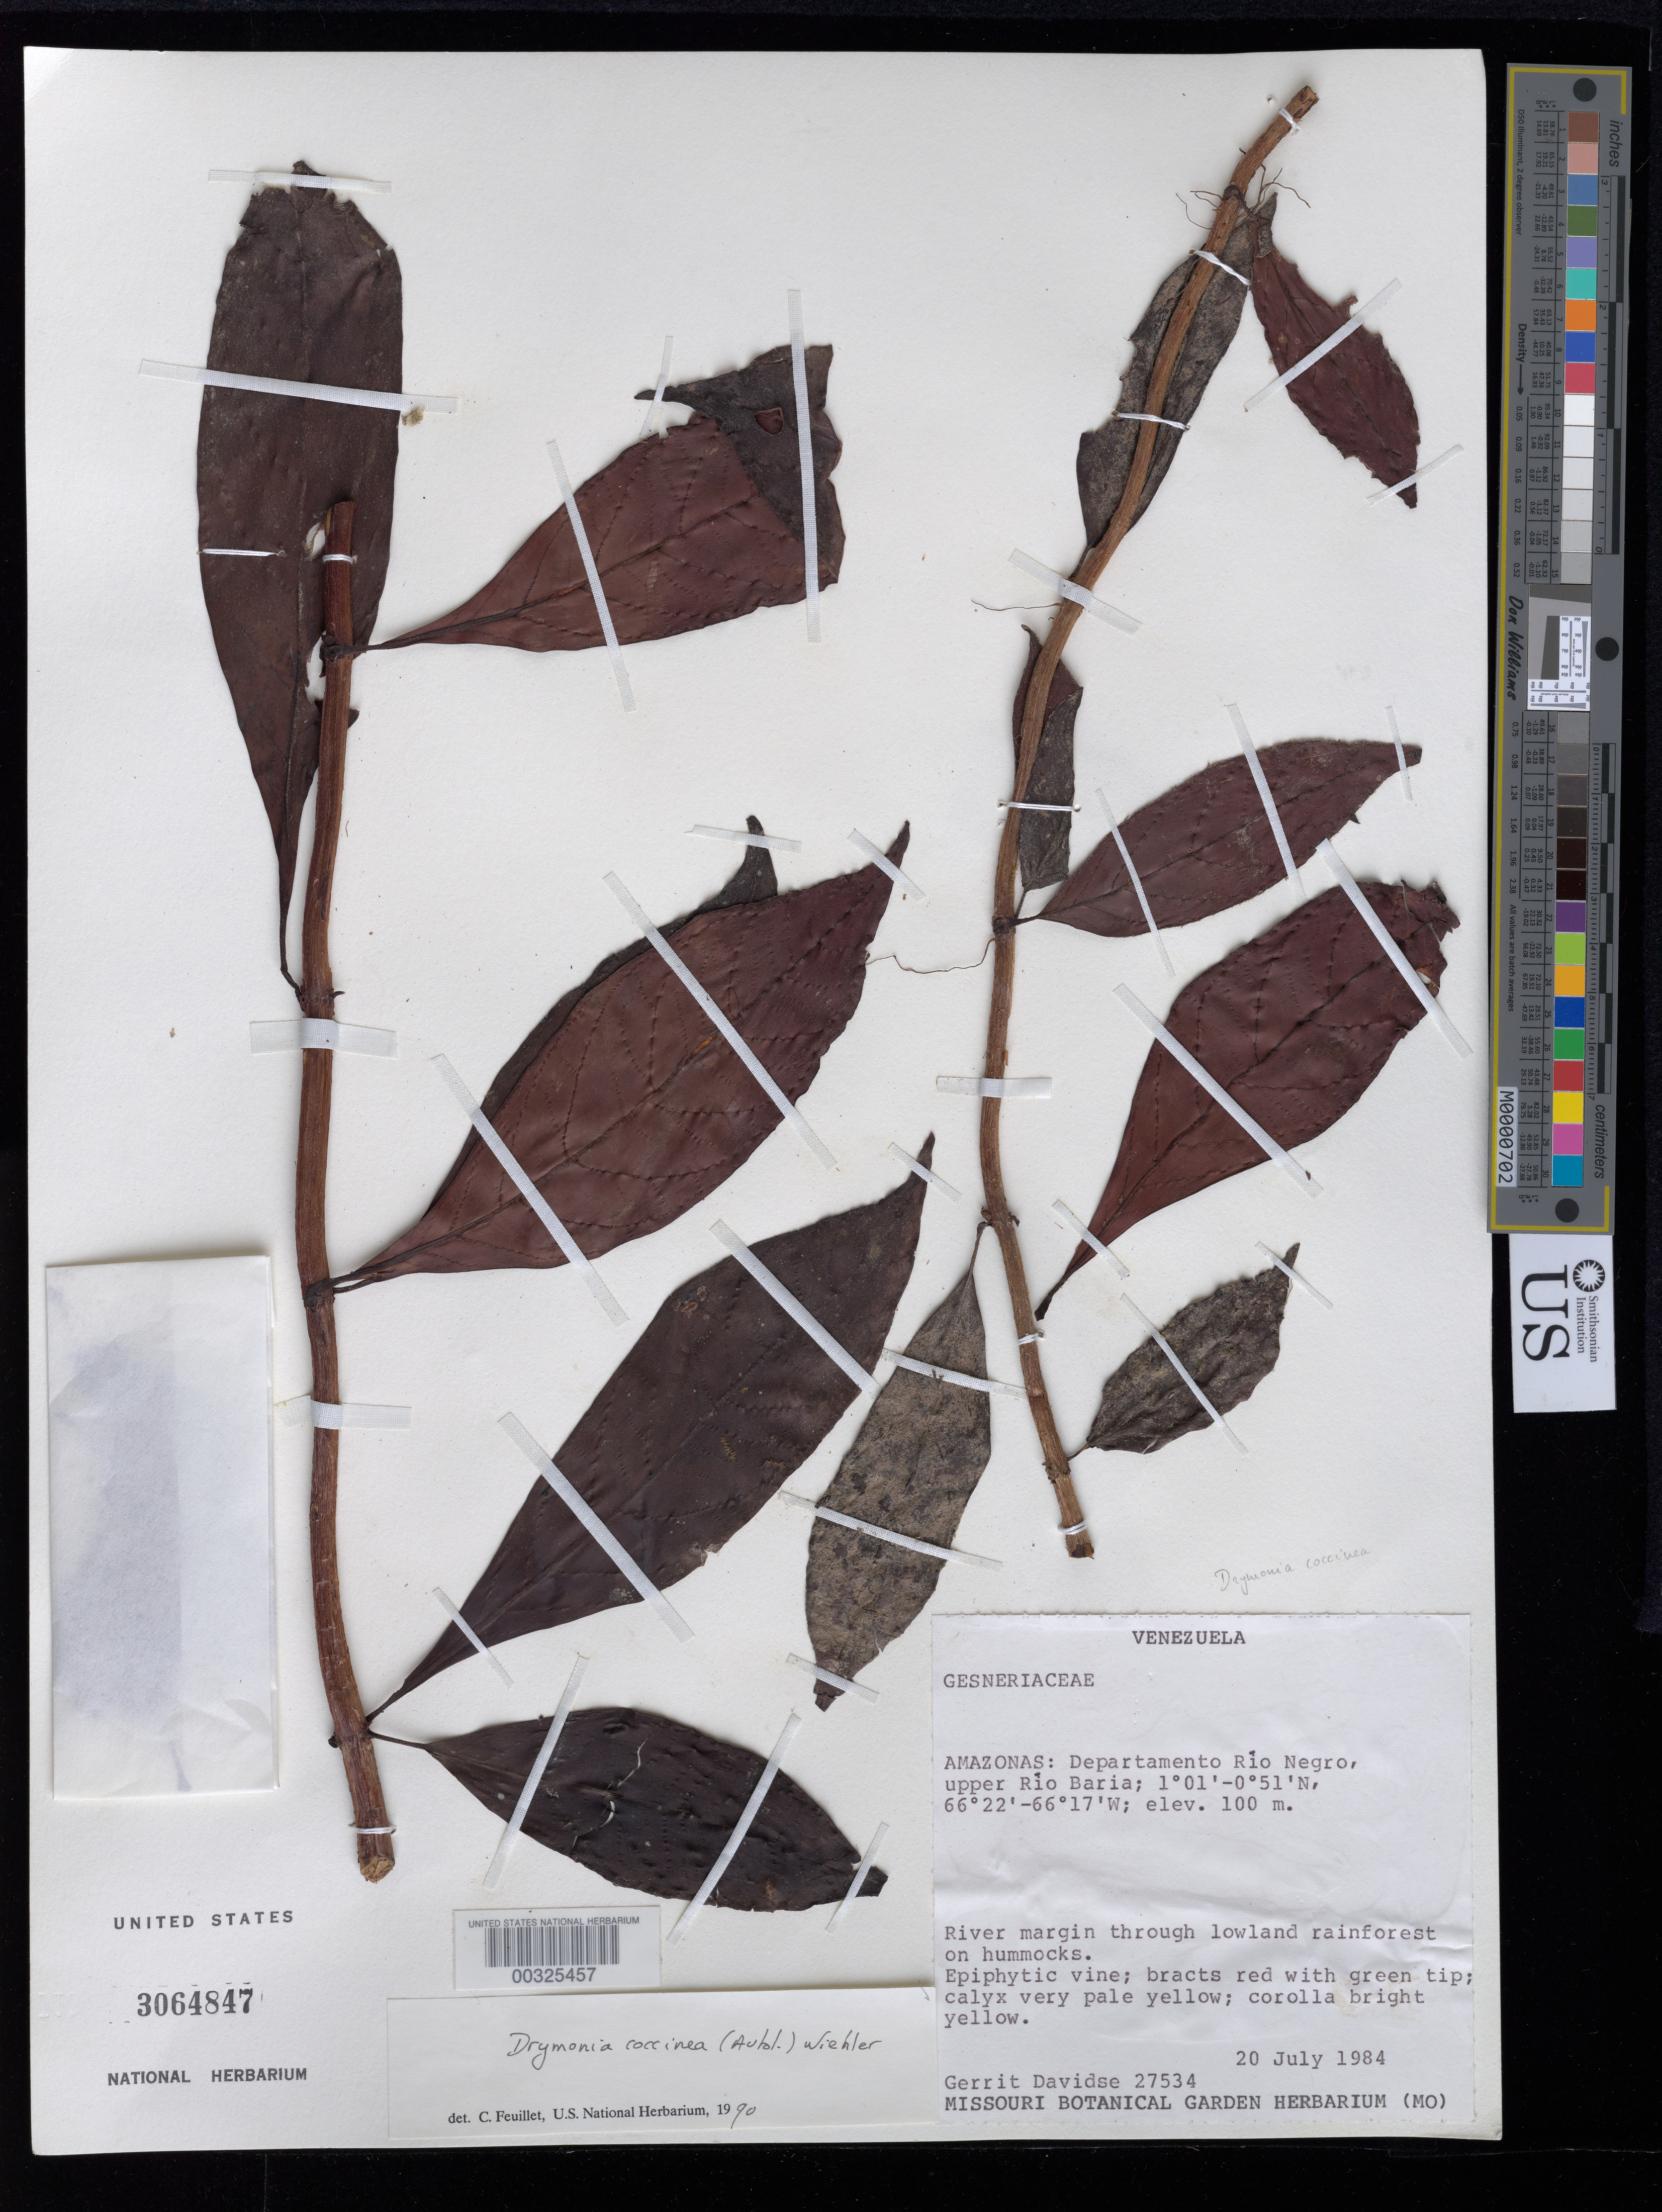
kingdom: Plantae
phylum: Tracheophyta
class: Magnoliopsida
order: Lamiales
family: Gesneriaceae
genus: Drymonia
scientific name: Drymonia coccinea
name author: (Aubl.) Wiehler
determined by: Feuillet, C.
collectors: G. Davidse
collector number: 27534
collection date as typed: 20 Jul 1984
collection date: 1984-07-20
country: Venezuela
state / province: Amazonas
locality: Departamento Río Negro, upper Río Baria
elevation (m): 100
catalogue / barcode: US 3064847